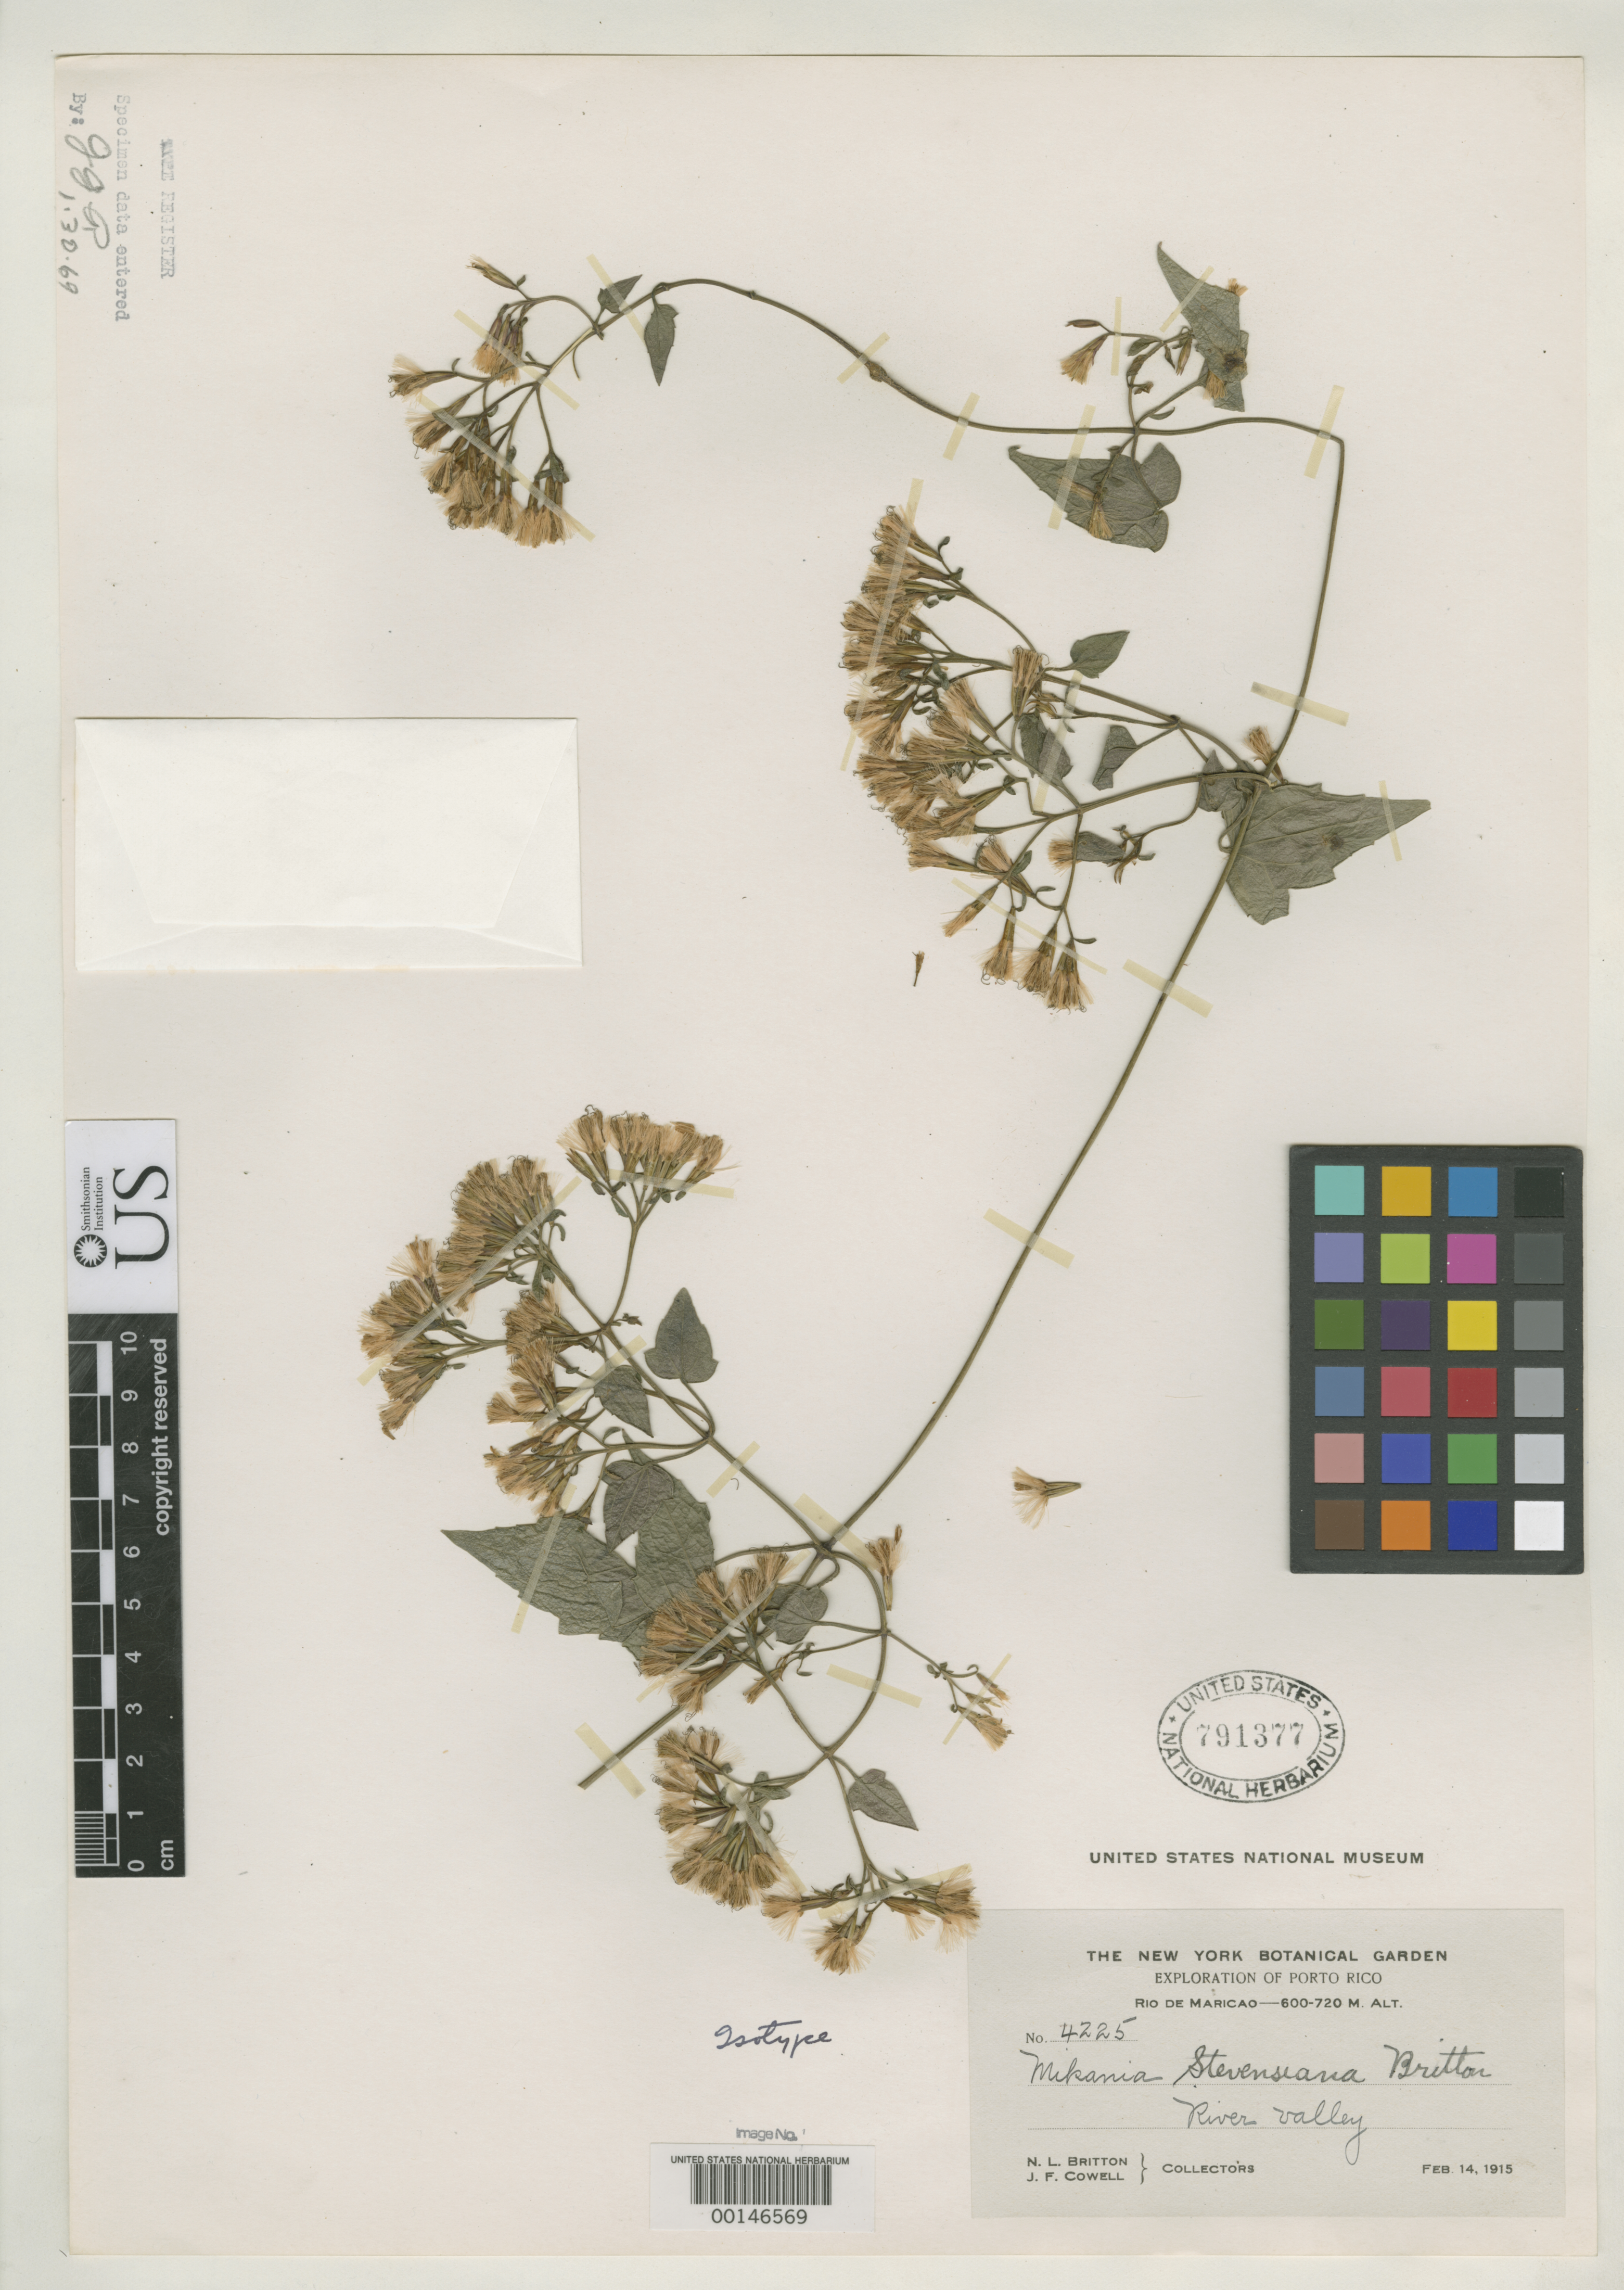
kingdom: Plantae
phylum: Tracheophyta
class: Magnoliopsida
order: Asterales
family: Asteraceae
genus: Mikania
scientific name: Mikania stevensiana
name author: Britton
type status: Isotype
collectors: N. Britton & J. F. Cowell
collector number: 4225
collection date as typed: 14 Feb 1915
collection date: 1915-02-14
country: Puerto Rico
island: Greater Antilles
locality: Rio de Maricao.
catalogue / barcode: US 791377